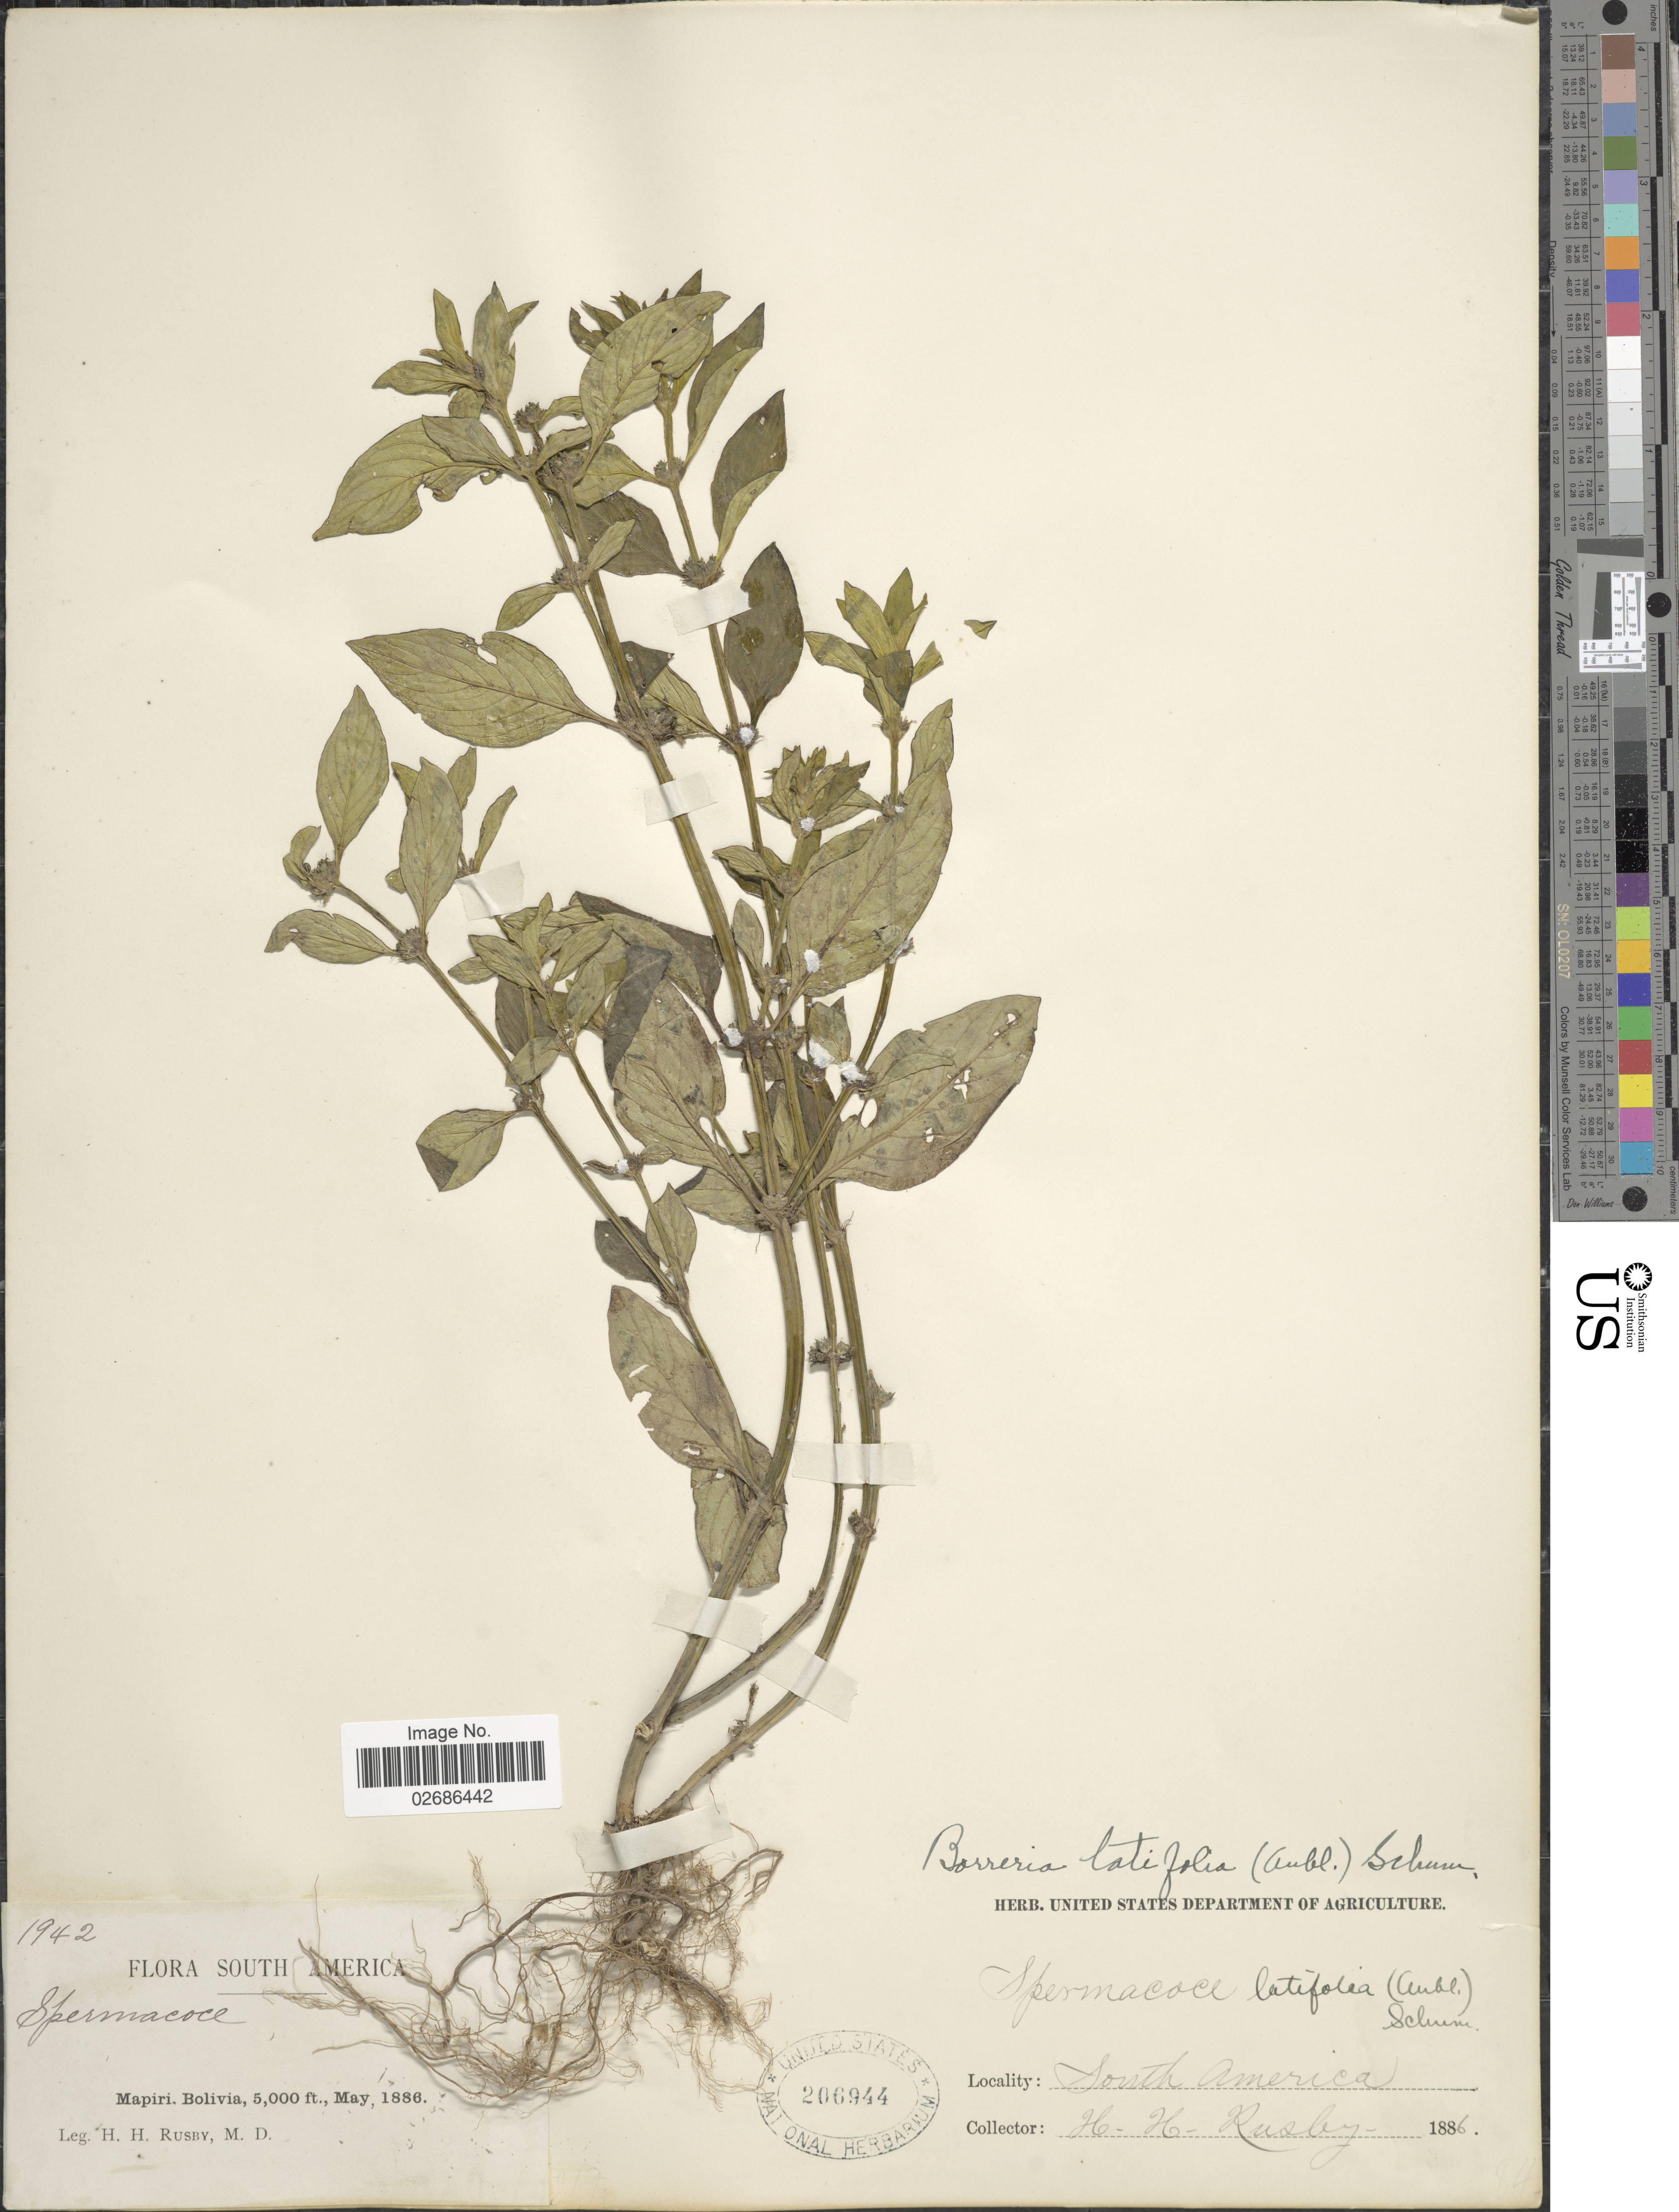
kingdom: Plantae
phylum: Tracheophyta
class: Magnoliopsida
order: Gentianales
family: Rubiaceae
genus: Borreria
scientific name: Borreria latifolia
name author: (Aubl.) K. Schum.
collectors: H. H. Rusby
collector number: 1942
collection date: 1886-05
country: Bolivia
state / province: La Páz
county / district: Larecaja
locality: Mapiri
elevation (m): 1524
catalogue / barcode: US 206944